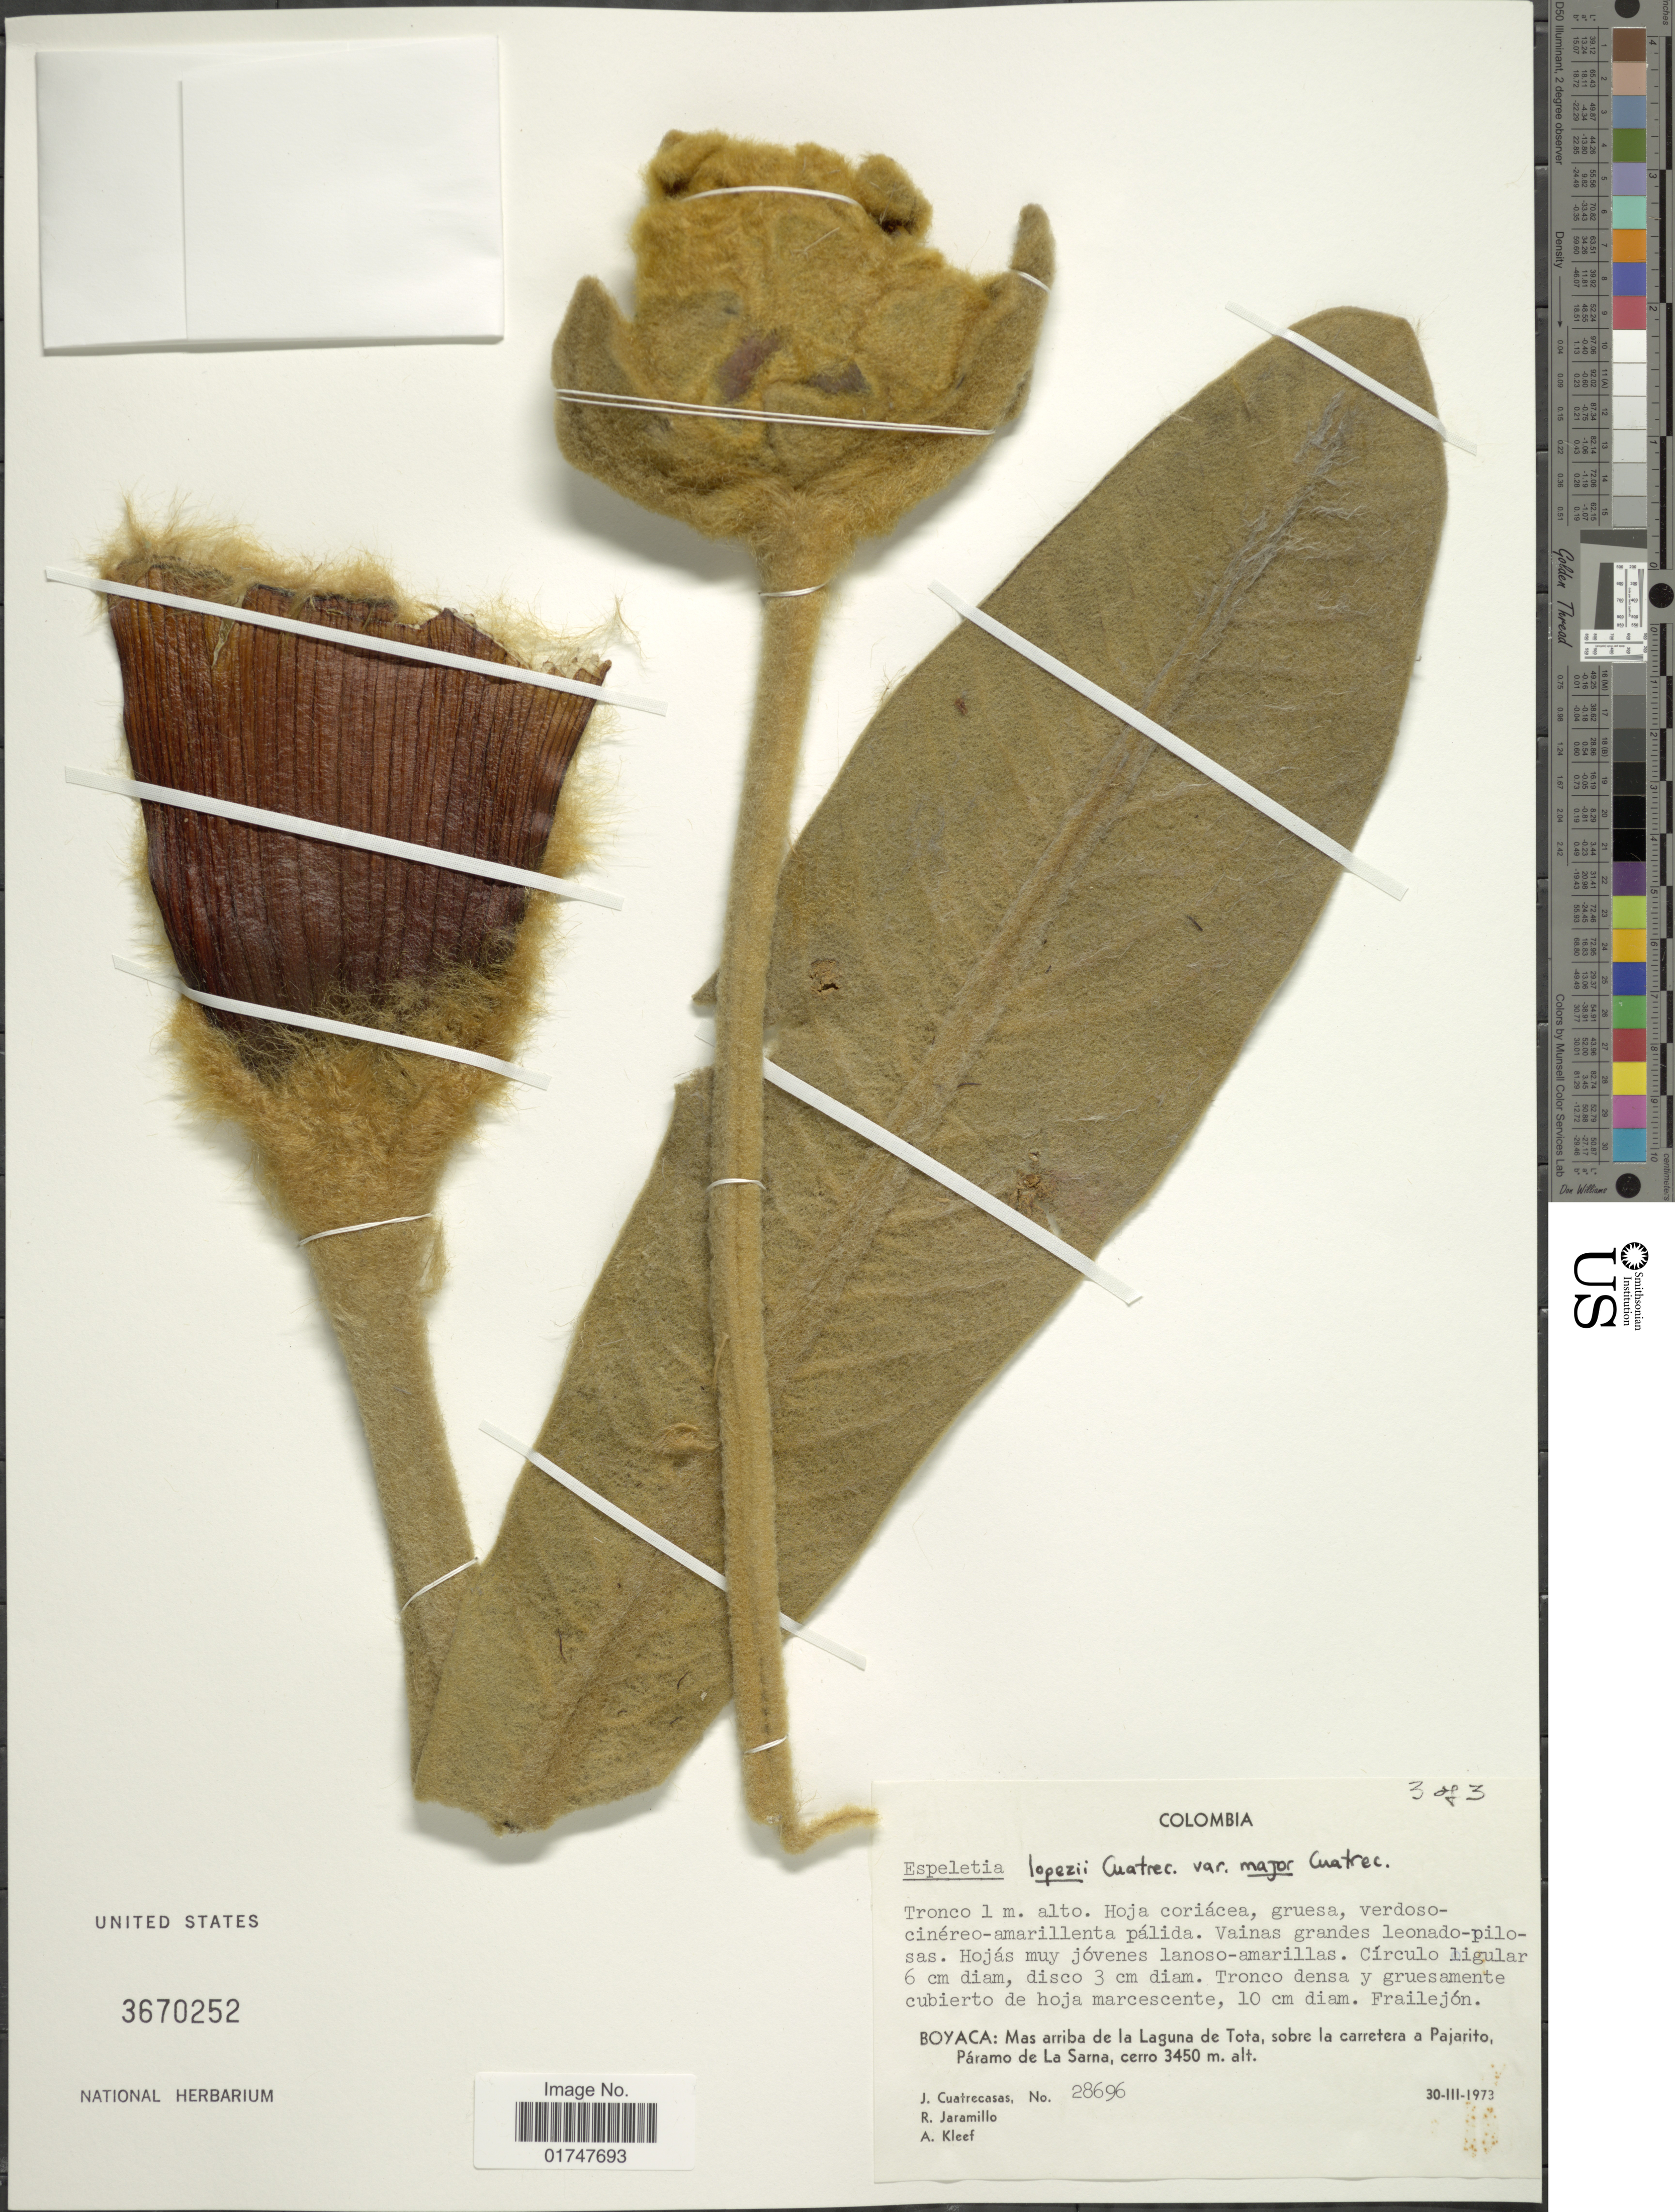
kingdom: Plantae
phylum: Tracheophyta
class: Magnoliopsida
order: Asterales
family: Asteraceae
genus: Espeletia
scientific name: Espeletia lopezii var. major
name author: Cuatrec.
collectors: J. Cuatrecasas, R. Jaramillo M. & A. Kleef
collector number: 28696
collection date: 1973-03-30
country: Colombia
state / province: Boyacá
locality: Mas arriba de la Laguna de Tota, sobre la carretera a Pajarito, Páramo de La Sarna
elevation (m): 3450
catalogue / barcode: US 3670252